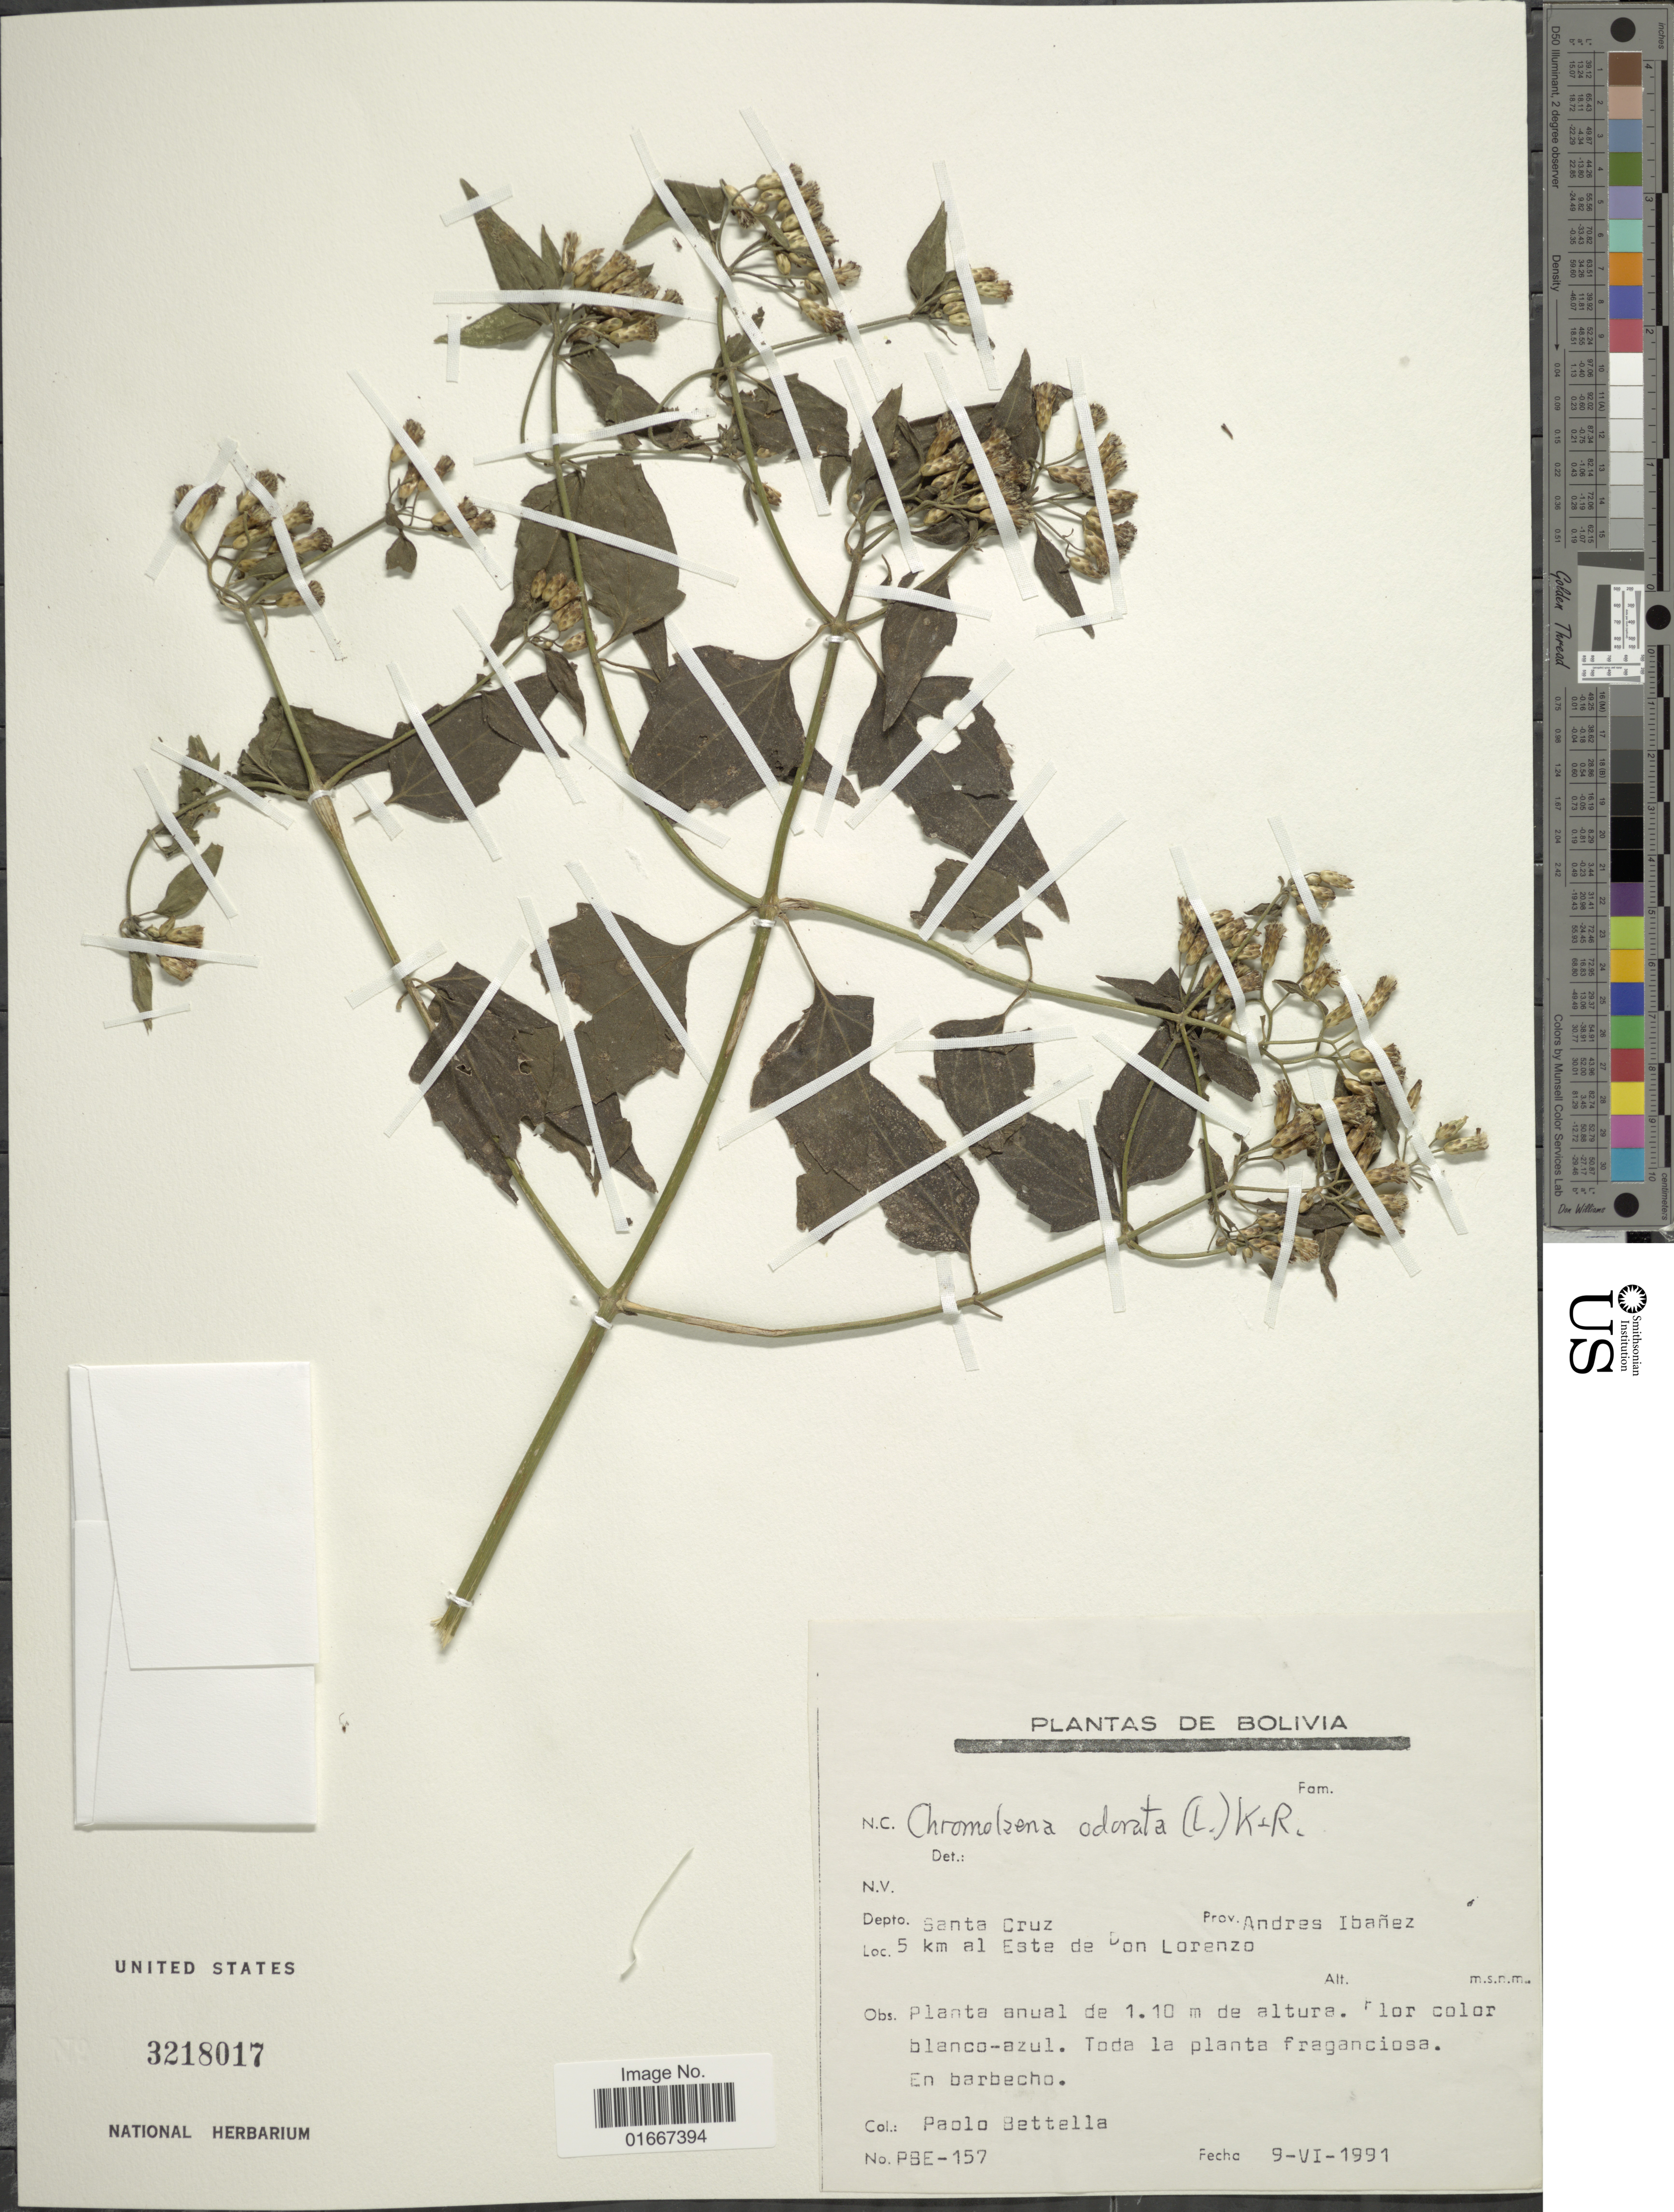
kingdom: Plantae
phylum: Tracheophyta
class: Magnoliopsida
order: Asterales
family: Asteraceae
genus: Chromolaena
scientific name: Chromolaena odorata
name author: (L.) R.M. King & H. Rob.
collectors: P. Bettella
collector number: PBE157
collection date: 1991-06-09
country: Bolivia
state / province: Santa Cruz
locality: Prov. Andres Ibanez 5 km al Este de Don Lorenzo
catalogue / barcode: US 3218017